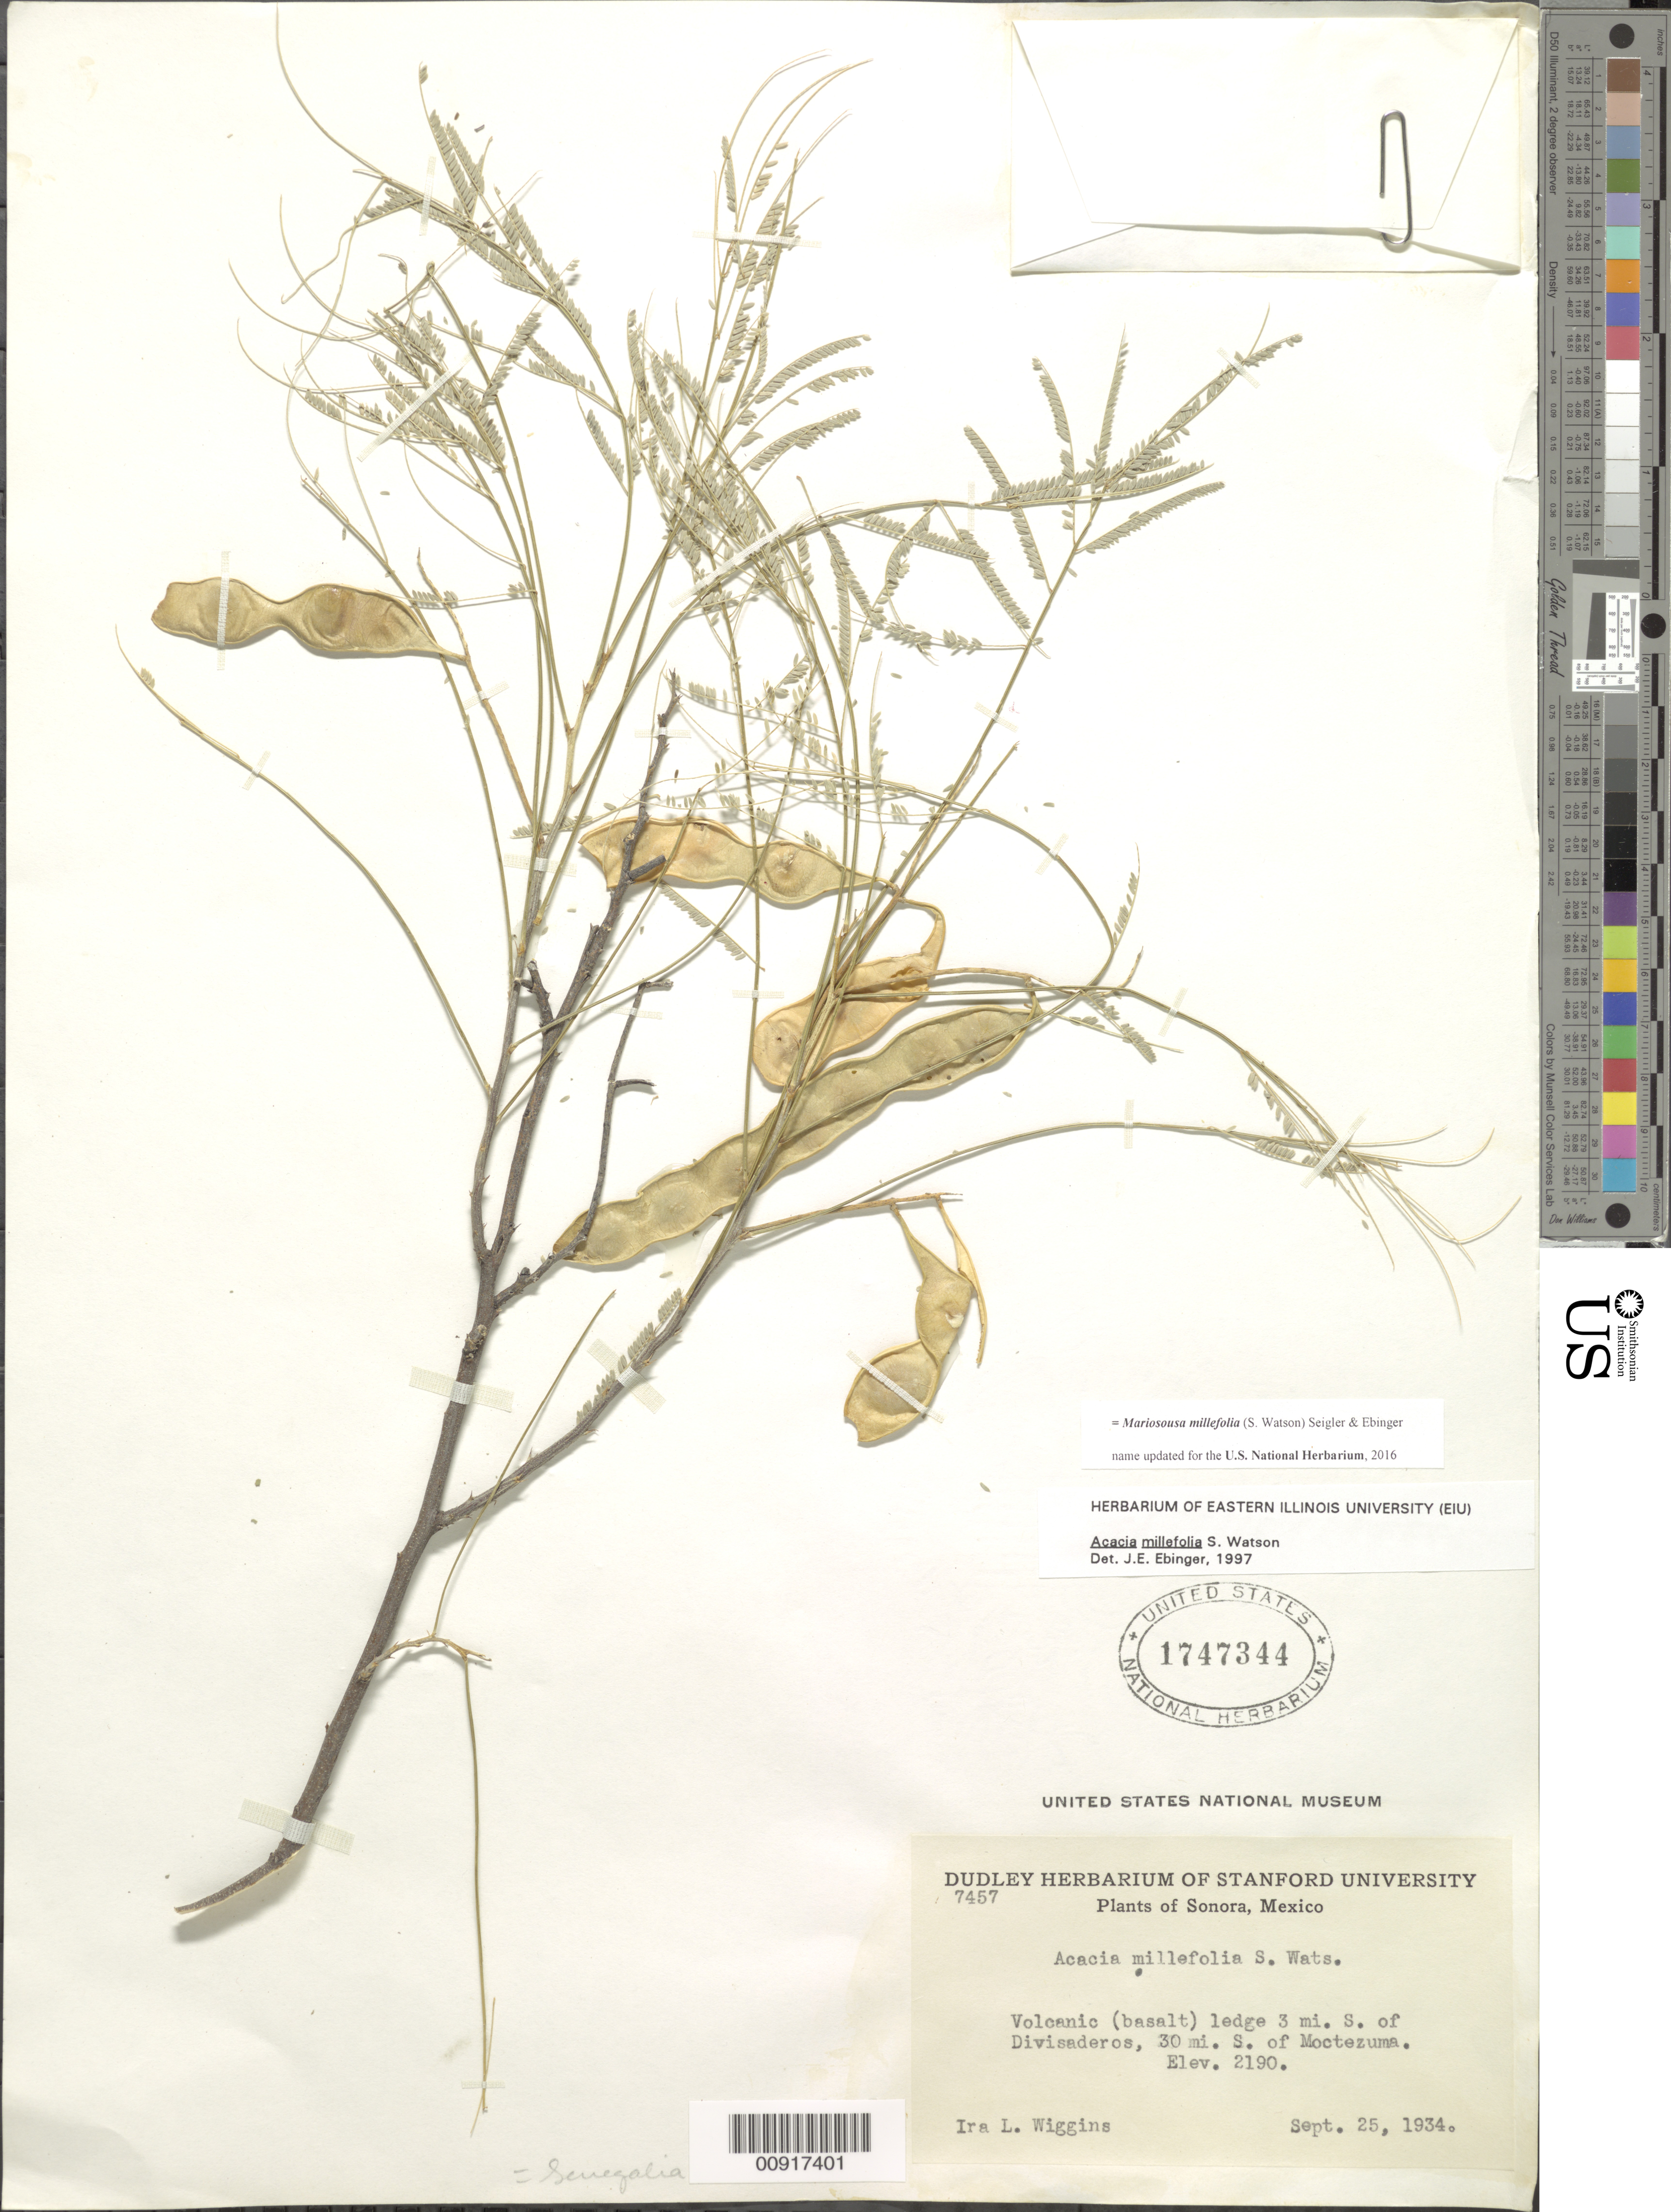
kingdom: Plantae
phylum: Tracheophyta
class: Magnoliopsida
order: Fabales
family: Fabaceae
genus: Mariosousa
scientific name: Mariosousa millefolia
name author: (S. Watson) Seigler & Ebinger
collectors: I. L. Wiggins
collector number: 7457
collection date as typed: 25 Sep 1934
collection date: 1934-09-25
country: Mexico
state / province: Sonora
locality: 3 mi. S of Divisaderos, 30 mi. S of Moctezuma.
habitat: Volcanic (basalt) ledge.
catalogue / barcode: US 1747344